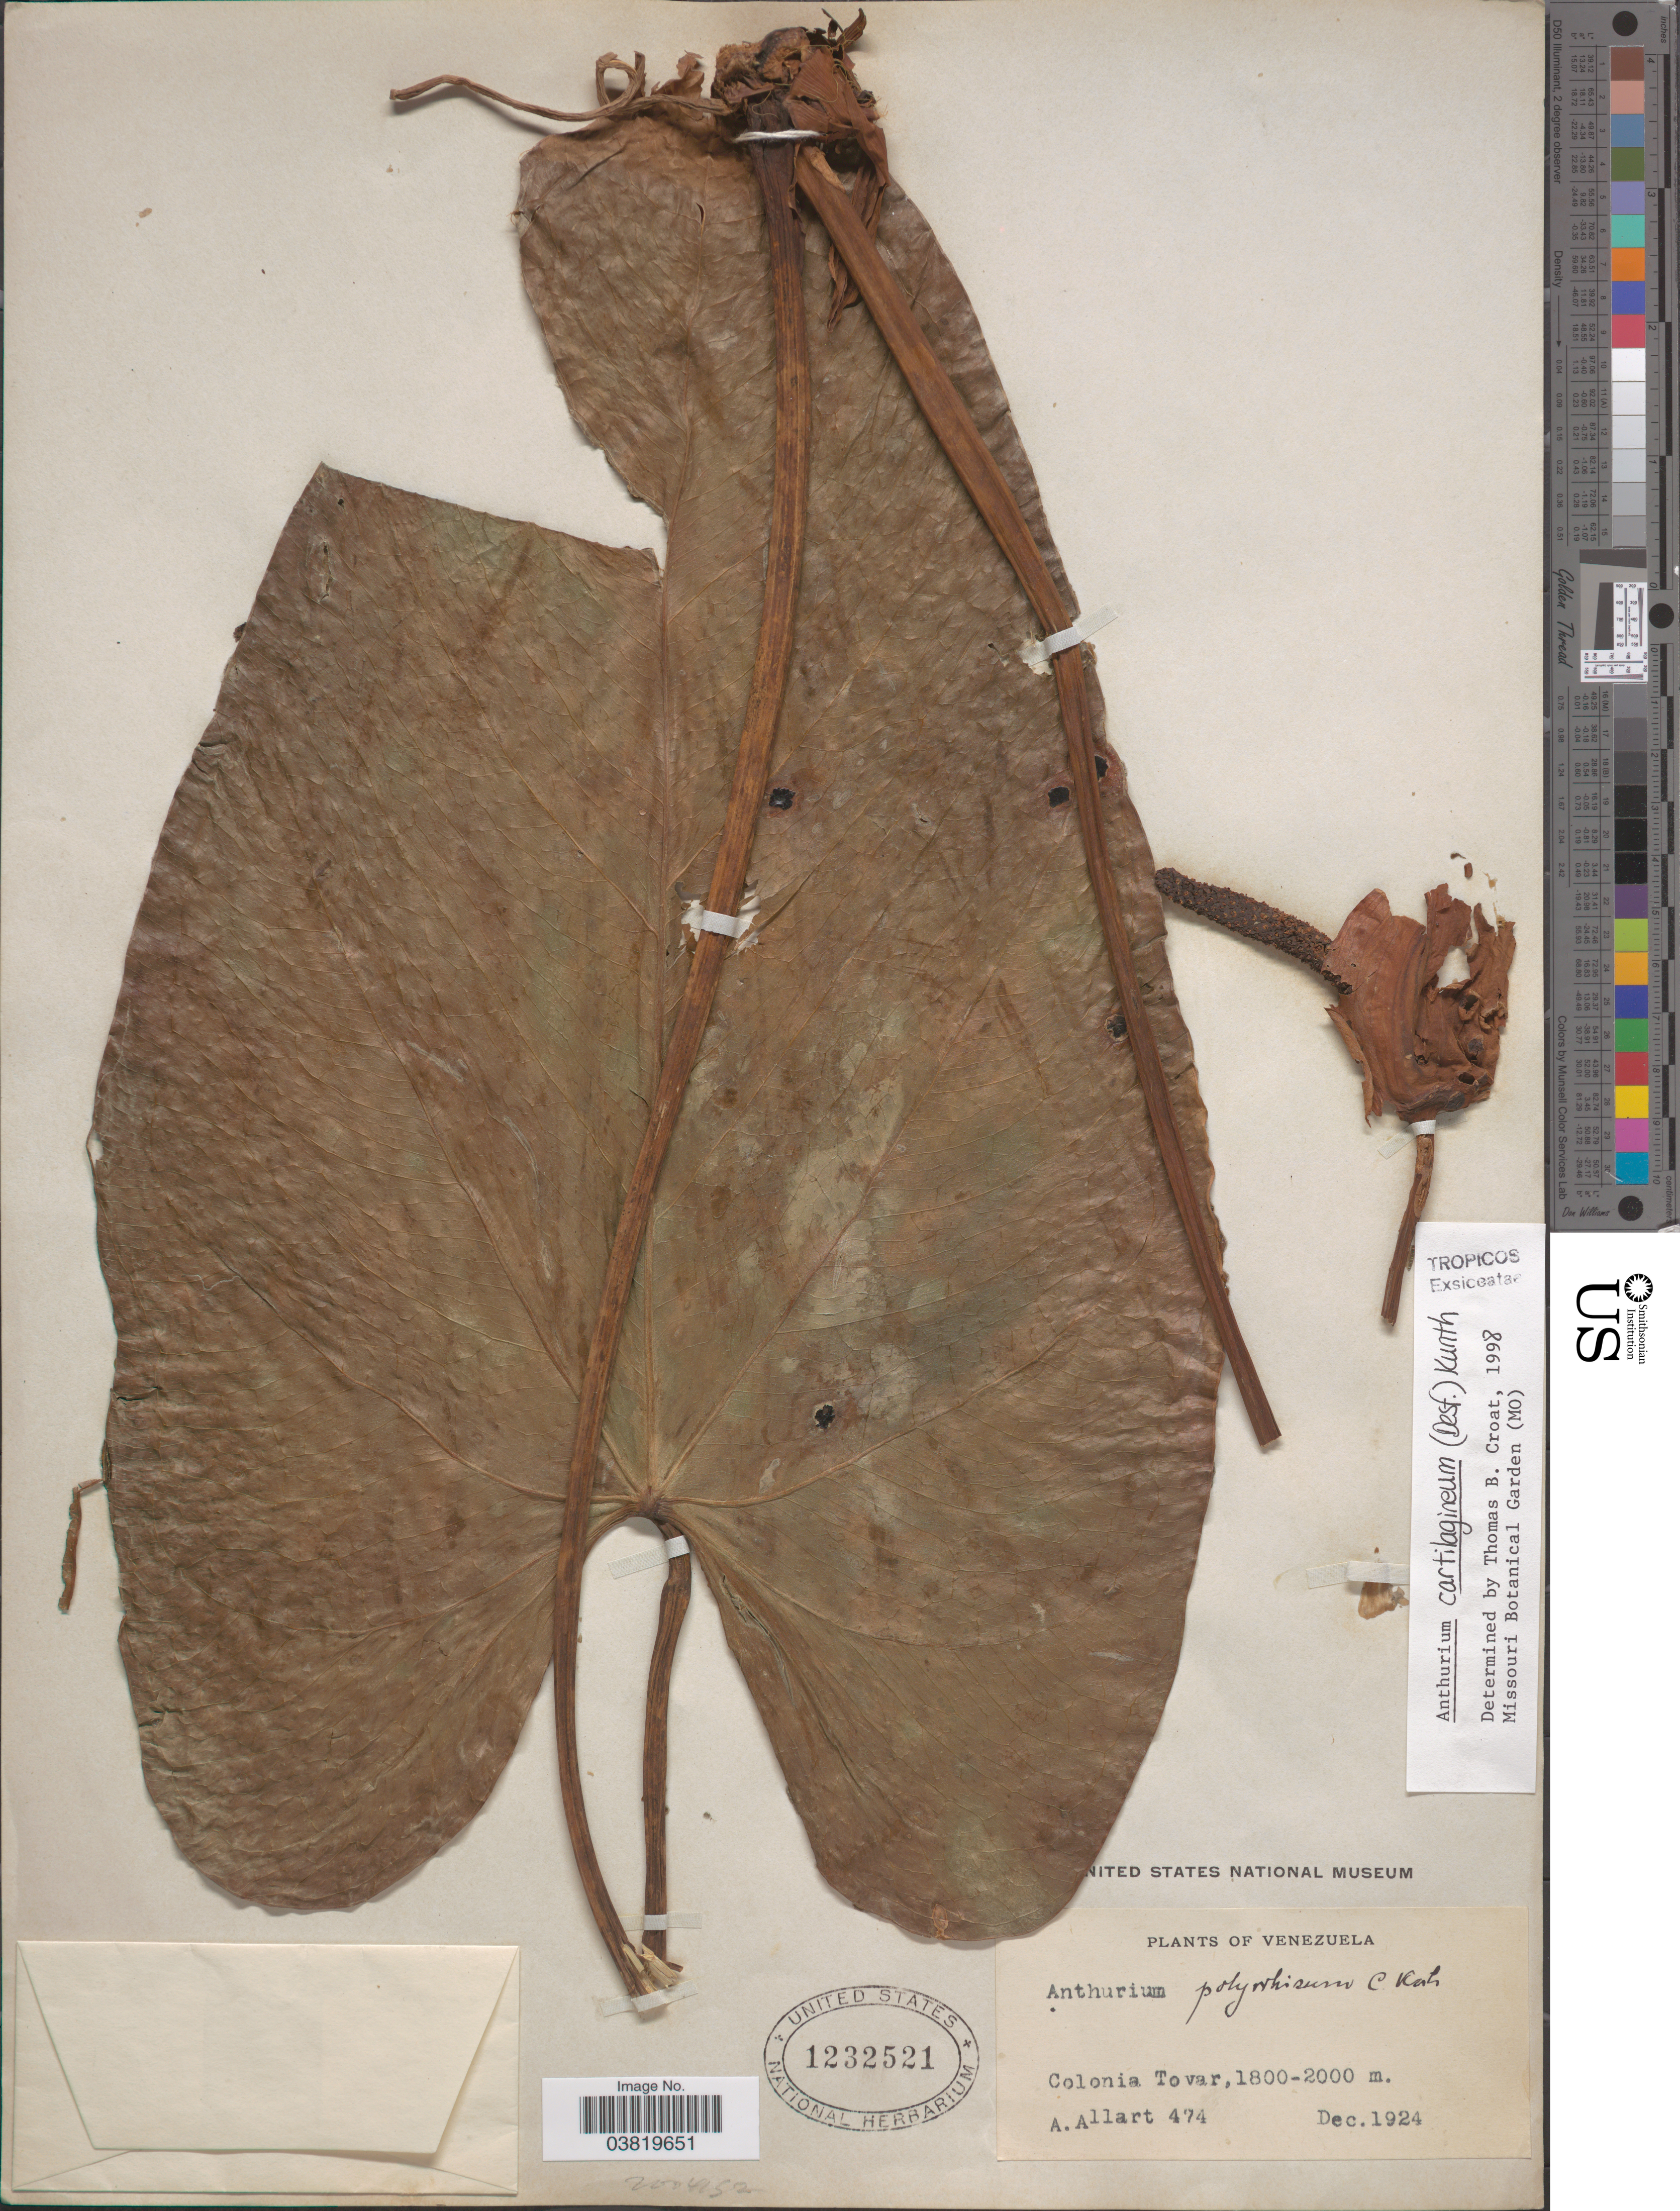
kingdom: Plantae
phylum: Tracheophyta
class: Liliopsida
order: Alismatales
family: Araceae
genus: Anthurium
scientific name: Anthurium cartilagineum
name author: (Desf.) Kunth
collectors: A. Allart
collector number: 474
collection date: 1924-12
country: Venezuela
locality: Colonia Tovar.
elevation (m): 1800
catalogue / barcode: US 1232521